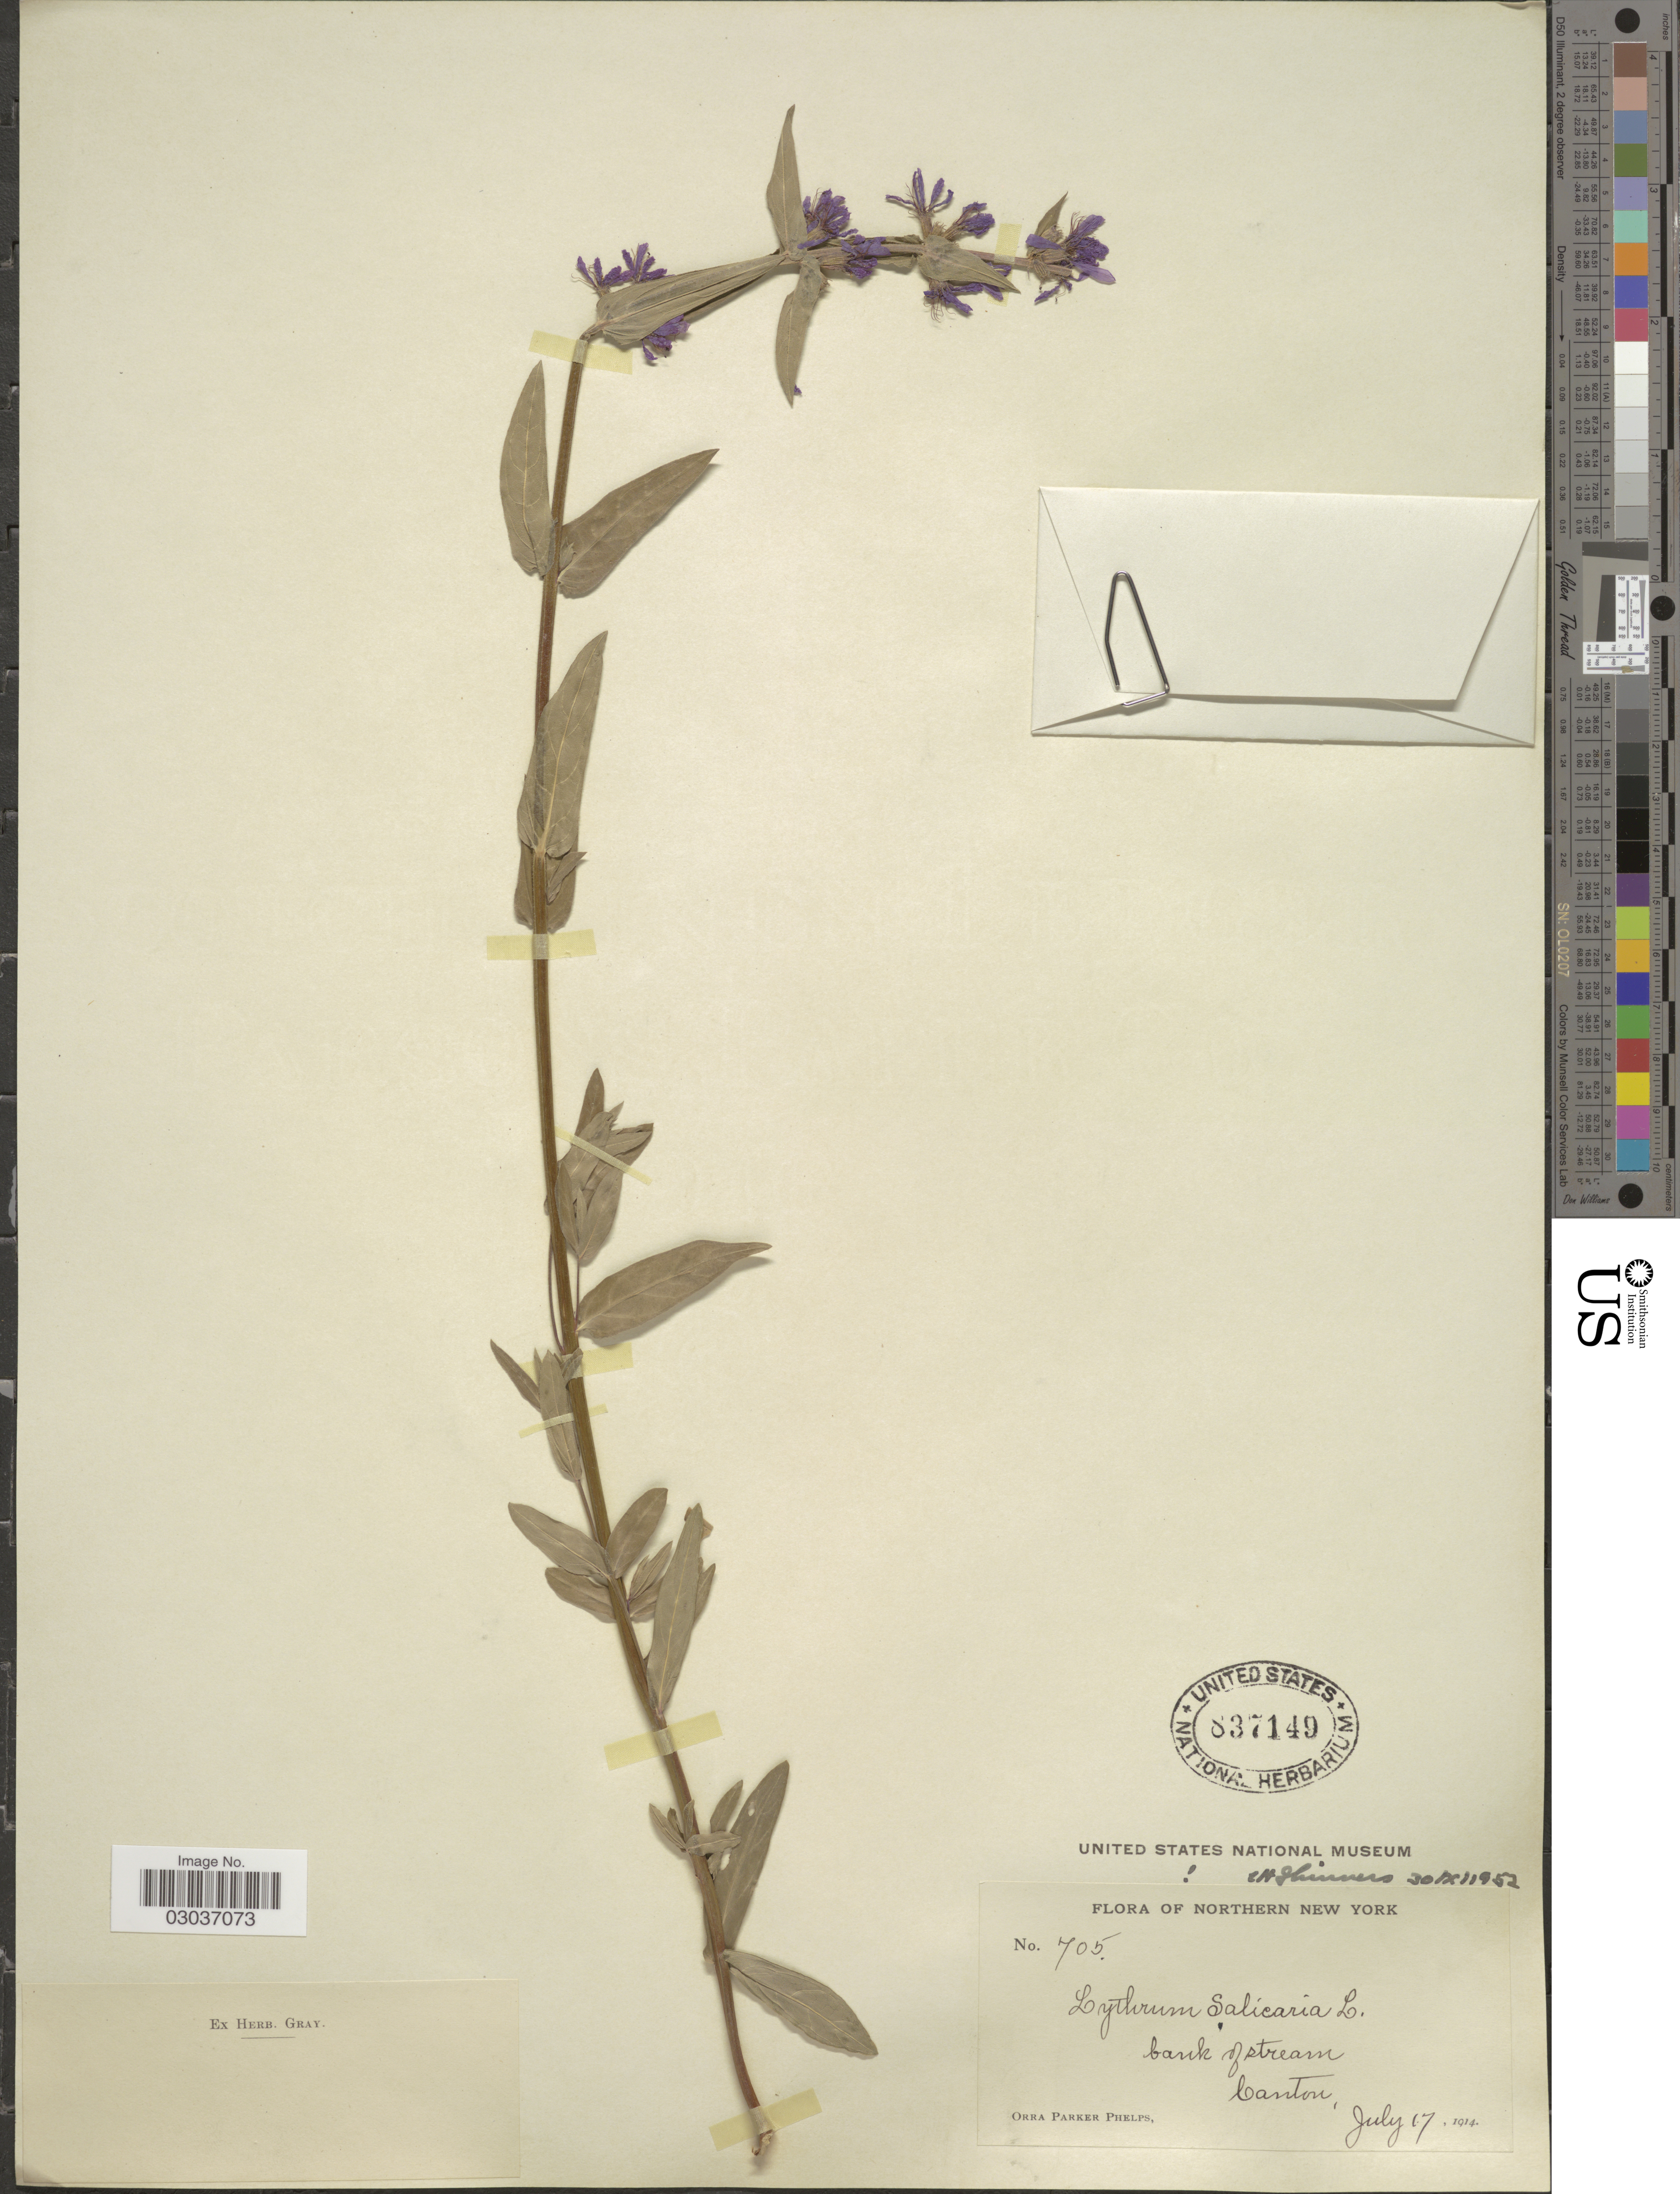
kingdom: Plantae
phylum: Tracheophyta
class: Magnoliopsida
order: Myrtales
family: Lythraceae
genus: Lythrum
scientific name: Lythrum salicaria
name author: L.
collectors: O. P. Phelps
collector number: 705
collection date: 1914-07-17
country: United States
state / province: New York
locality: Northern New York, bank of stream, Canton.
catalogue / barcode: US 837149